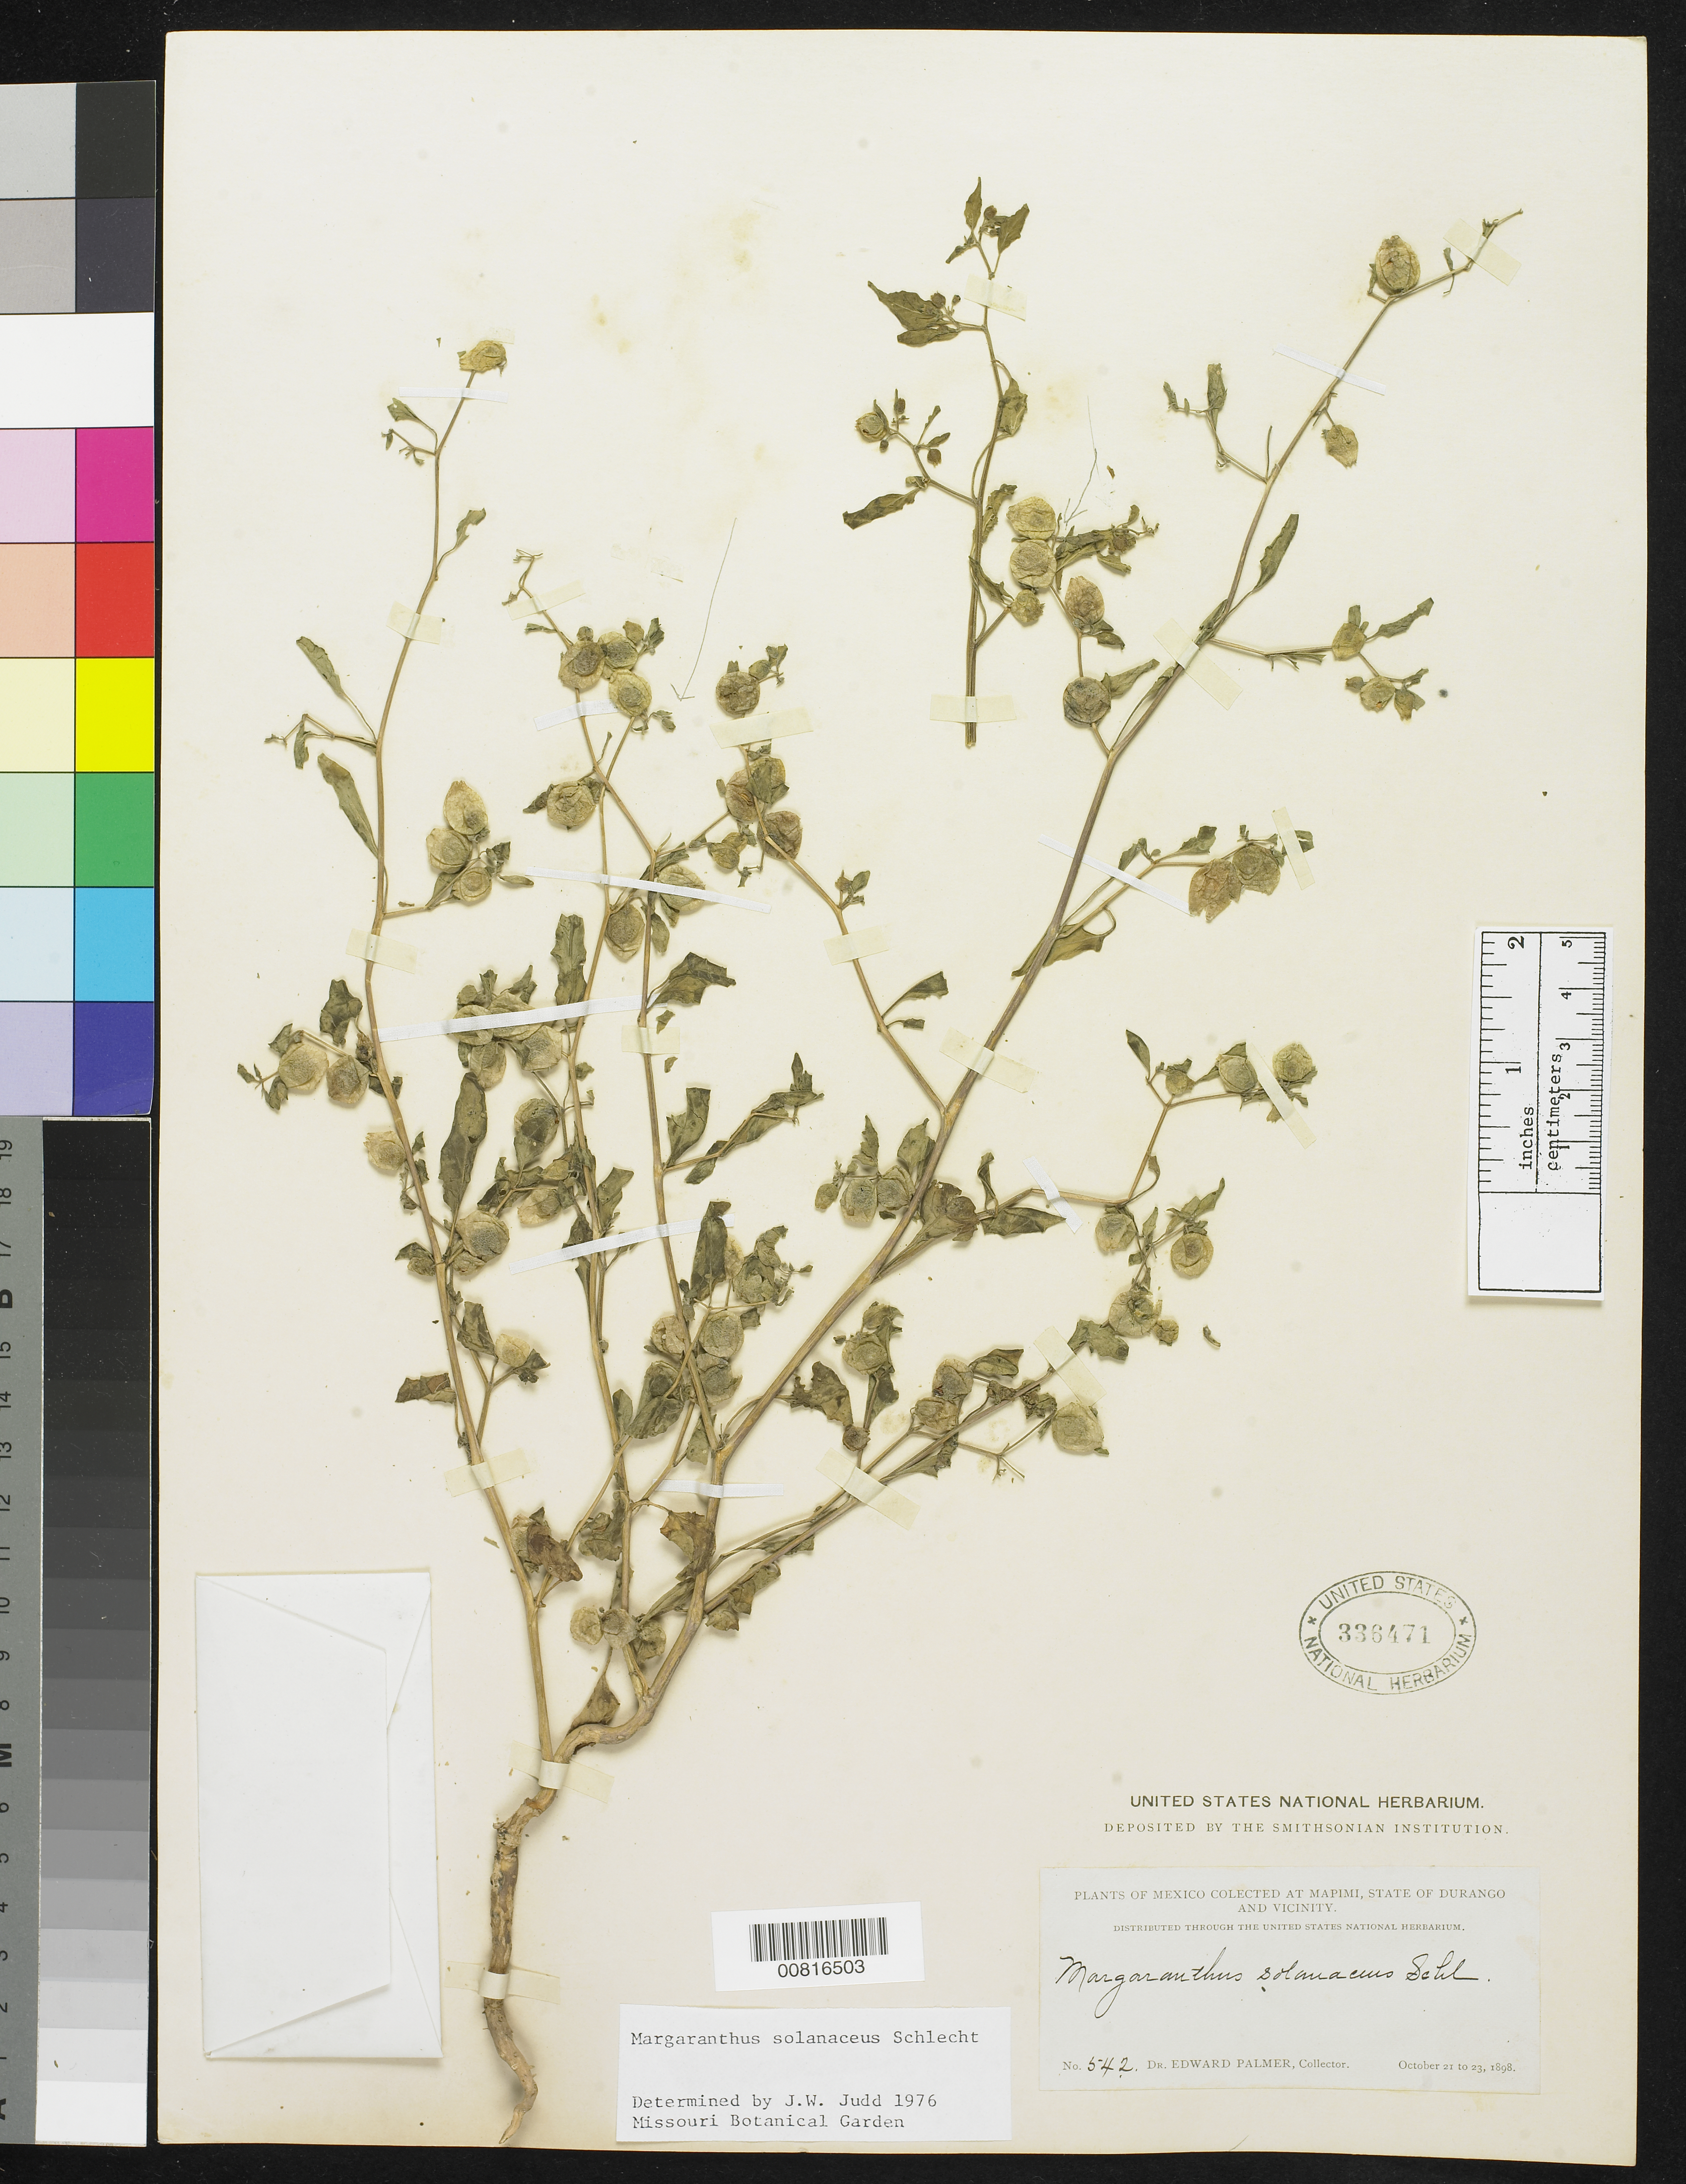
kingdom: Plantae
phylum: Tracheophyta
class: Magnoliopsida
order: Solanales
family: Solanaceae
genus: Margaranthus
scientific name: Margaranthus solanaceus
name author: Schltdl.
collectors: E. Palmer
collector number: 542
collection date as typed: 21 Oct 1898 to 23 Oct 1898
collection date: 1898-10-21/1898-10-23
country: Mexico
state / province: Durango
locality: Mapimi, Durango and vicinity.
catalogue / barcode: US 336471